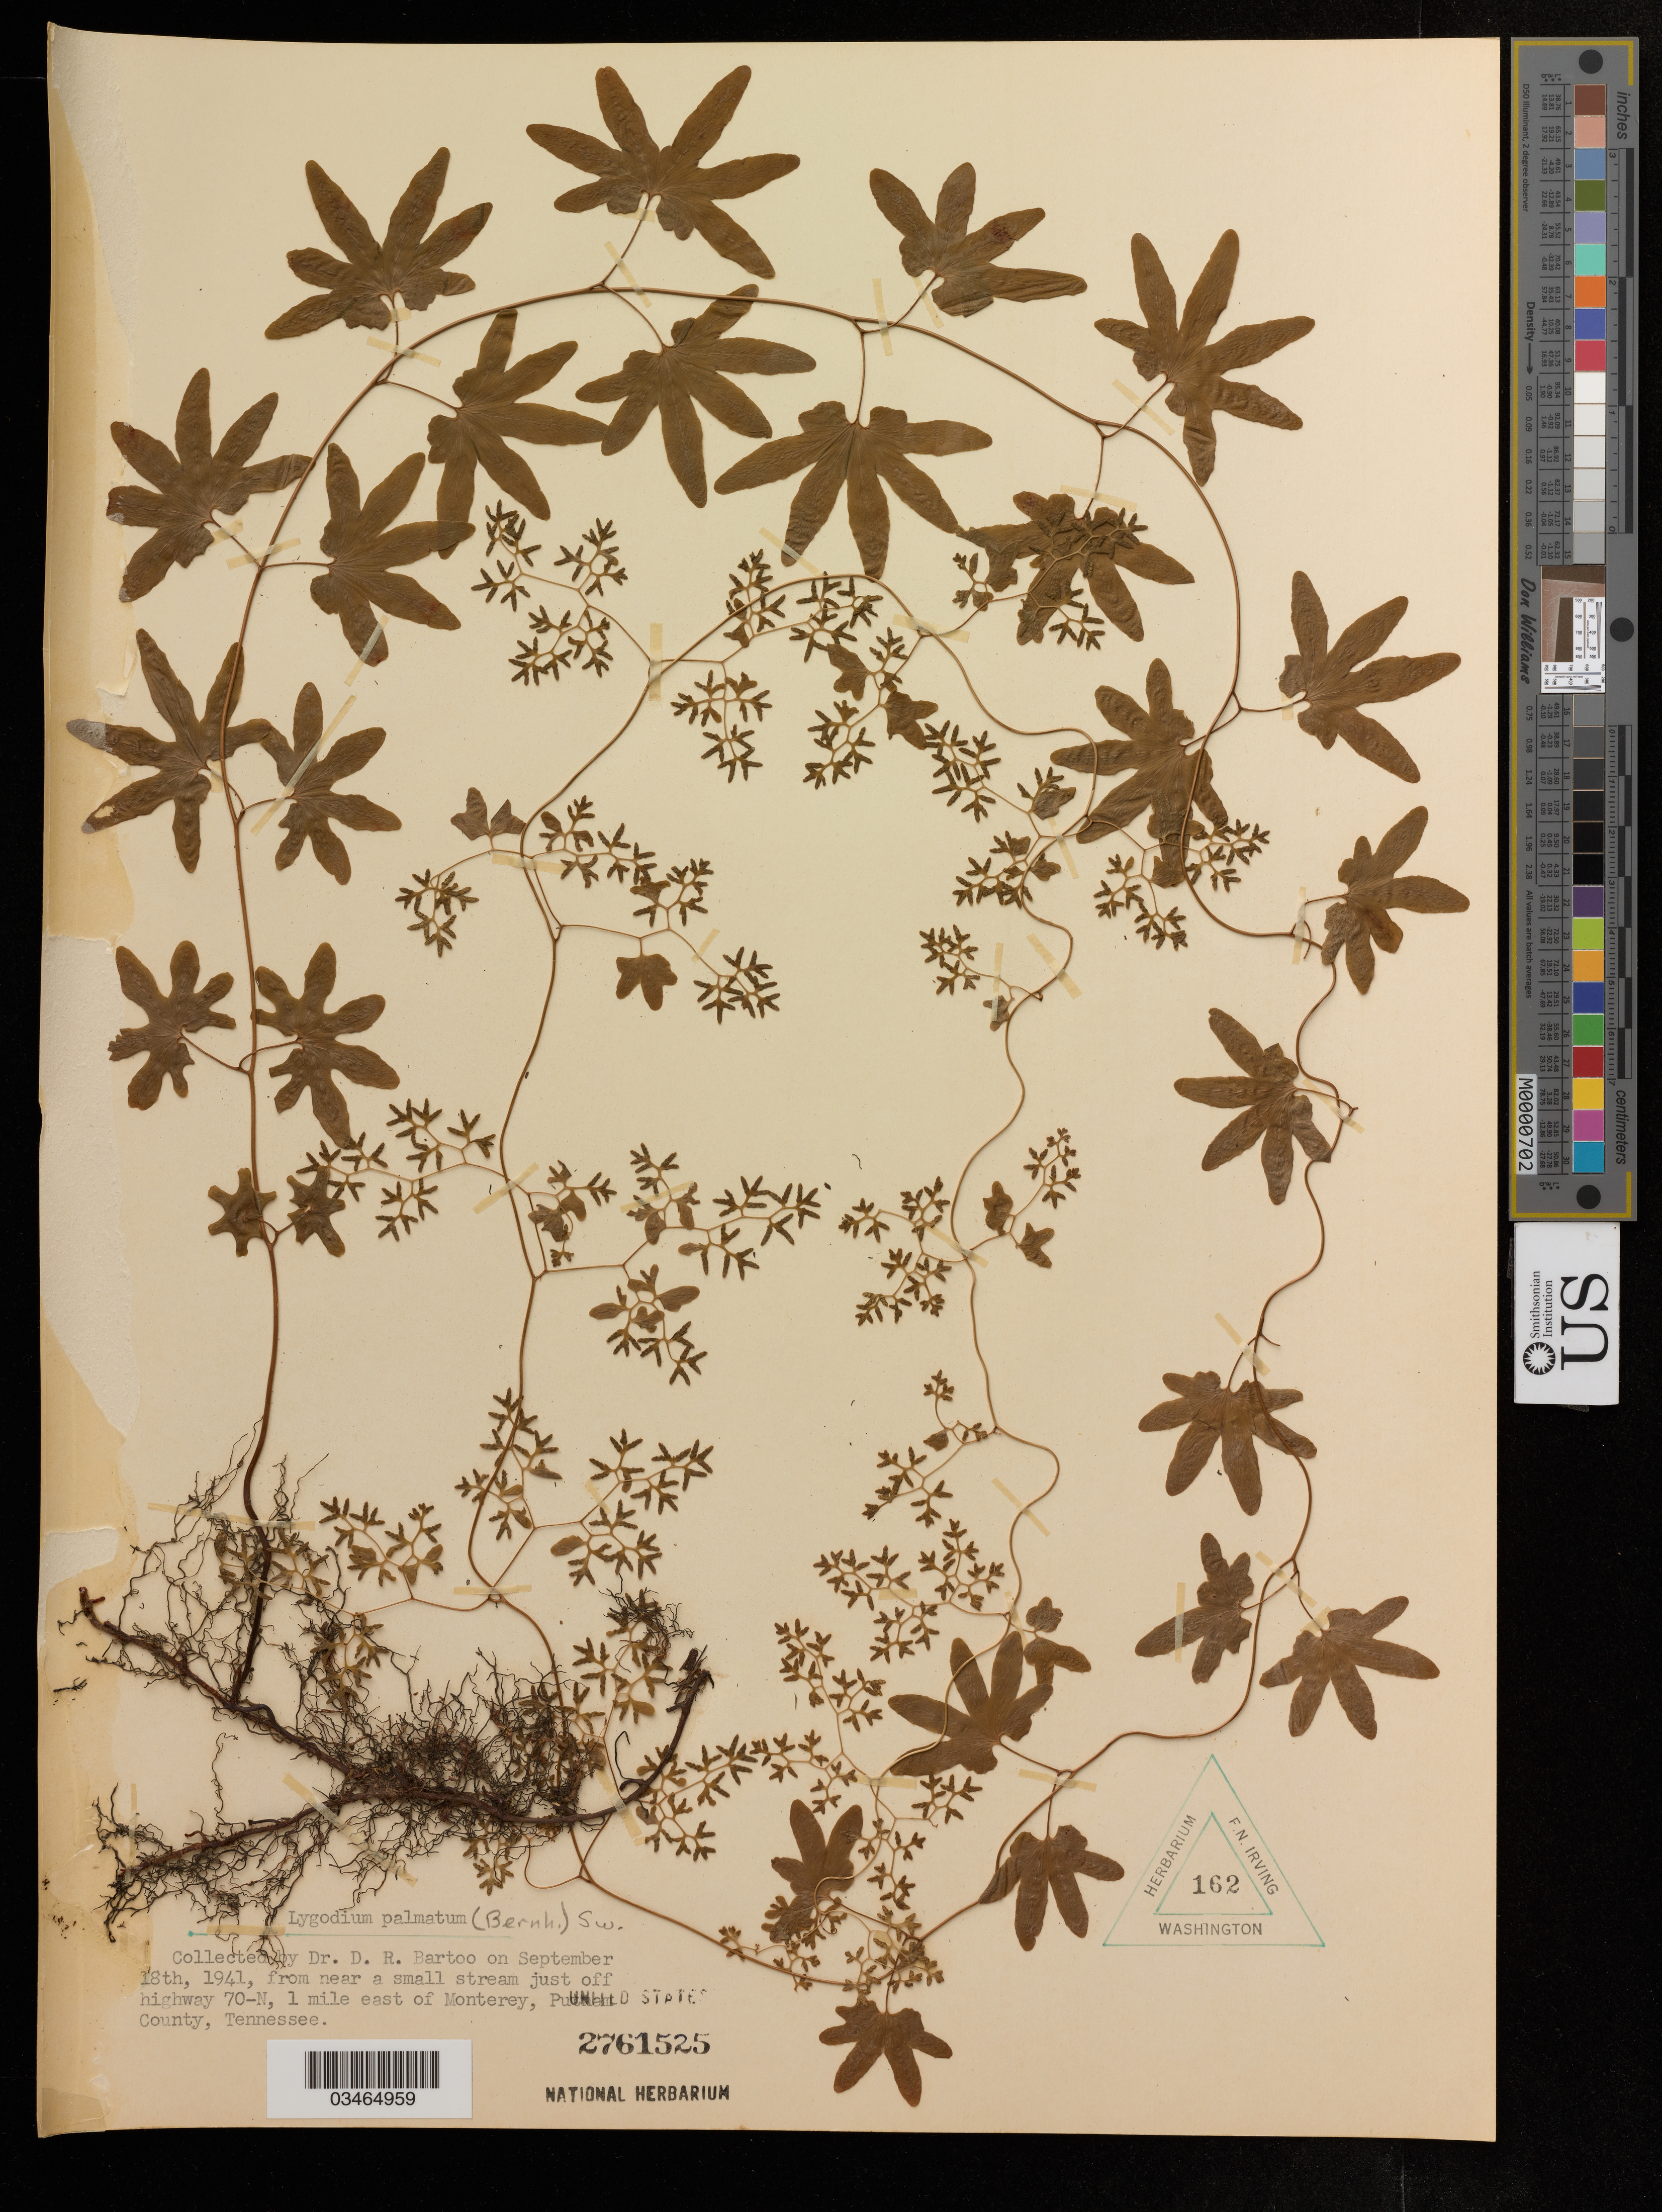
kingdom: Plantae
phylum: Tracheophyta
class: Polypodiopsida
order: Schizaeales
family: Lygodiaceae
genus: Lygodium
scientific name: Lygodium palmatum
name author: (Bernh.) Sw.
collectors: D. Bartoo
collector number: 162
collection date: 1941-09-18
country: United States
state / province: Tennessee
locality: highway 70-N, 1 mile east of Monterey, Putnam County.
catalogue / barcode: US 2761525